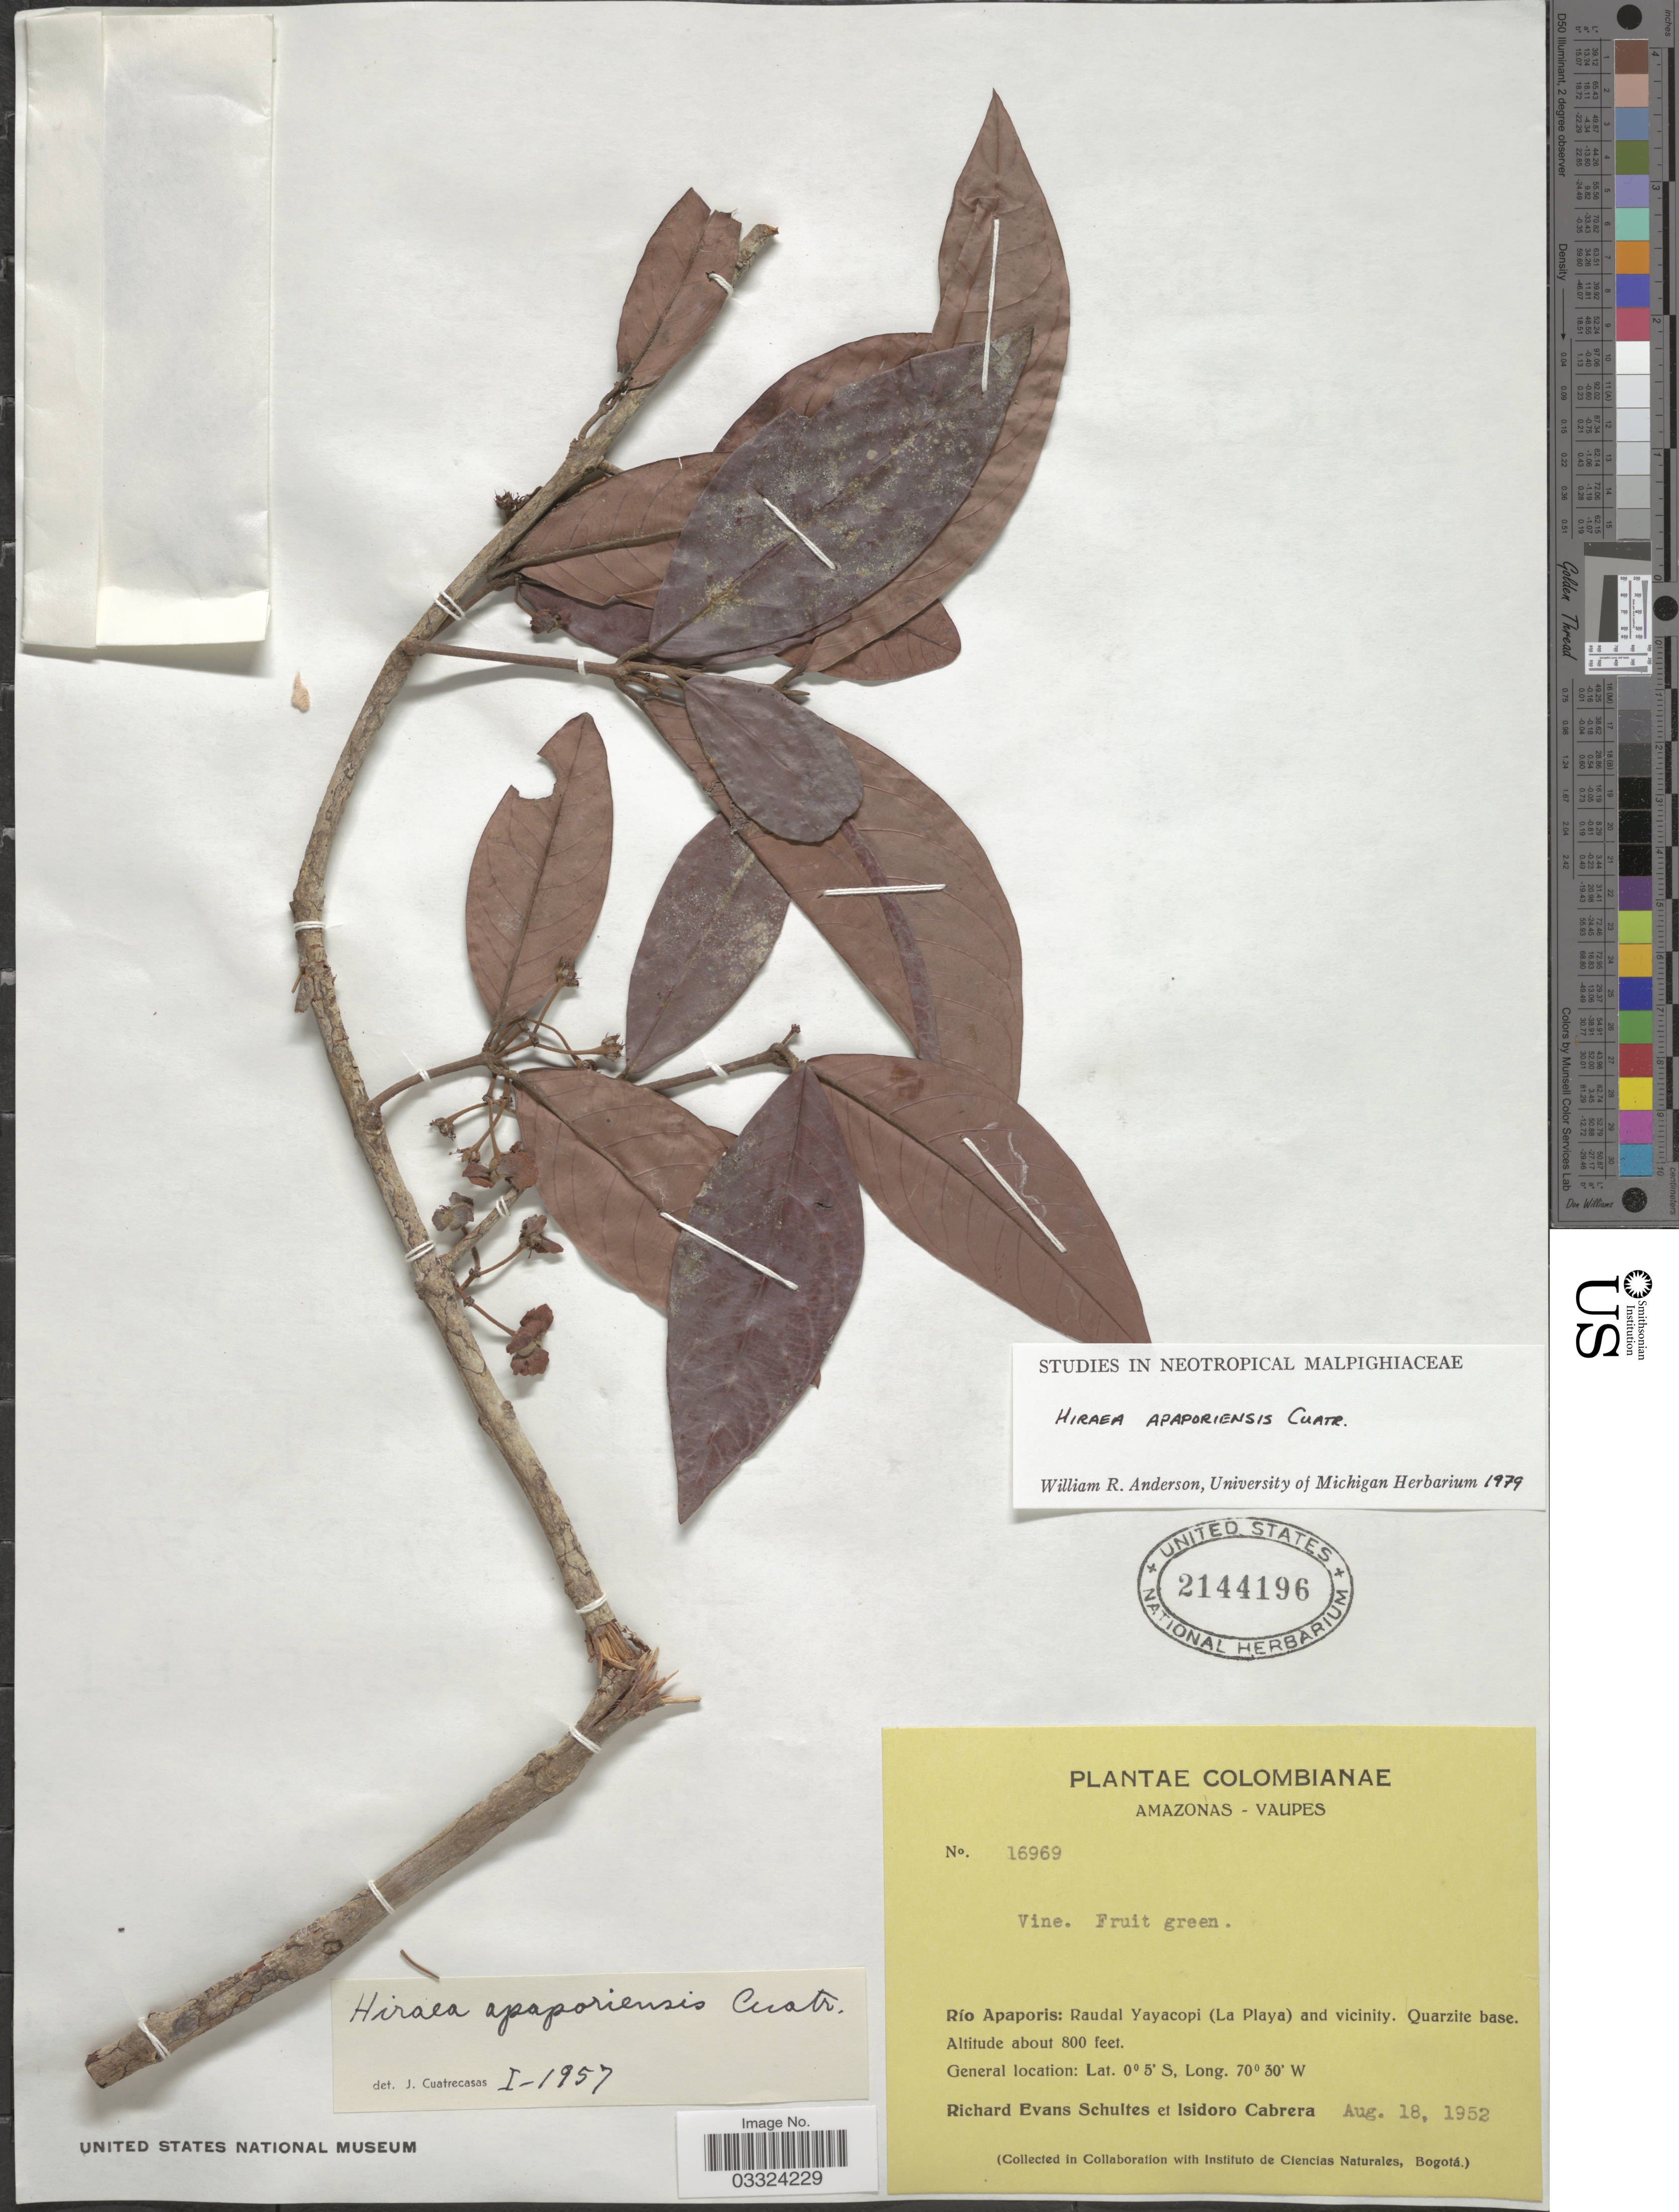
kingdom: Plantae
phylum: Tracheophyta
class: Magnoliopsida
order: Malpighiales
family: Malpighiaceae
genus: Hiraea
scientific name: Hiraea apaporiensis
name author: Cuatrec.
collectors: R. E. Schultes & I. Cabrera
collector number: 16969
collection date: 1952-08-18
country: Colombia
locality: Amazonas - Vaupes. Río Apaporis: Raudal Yayacopi (La Playa) and vicinity. Quarzite base.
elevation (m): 244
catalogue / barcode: US 2144196